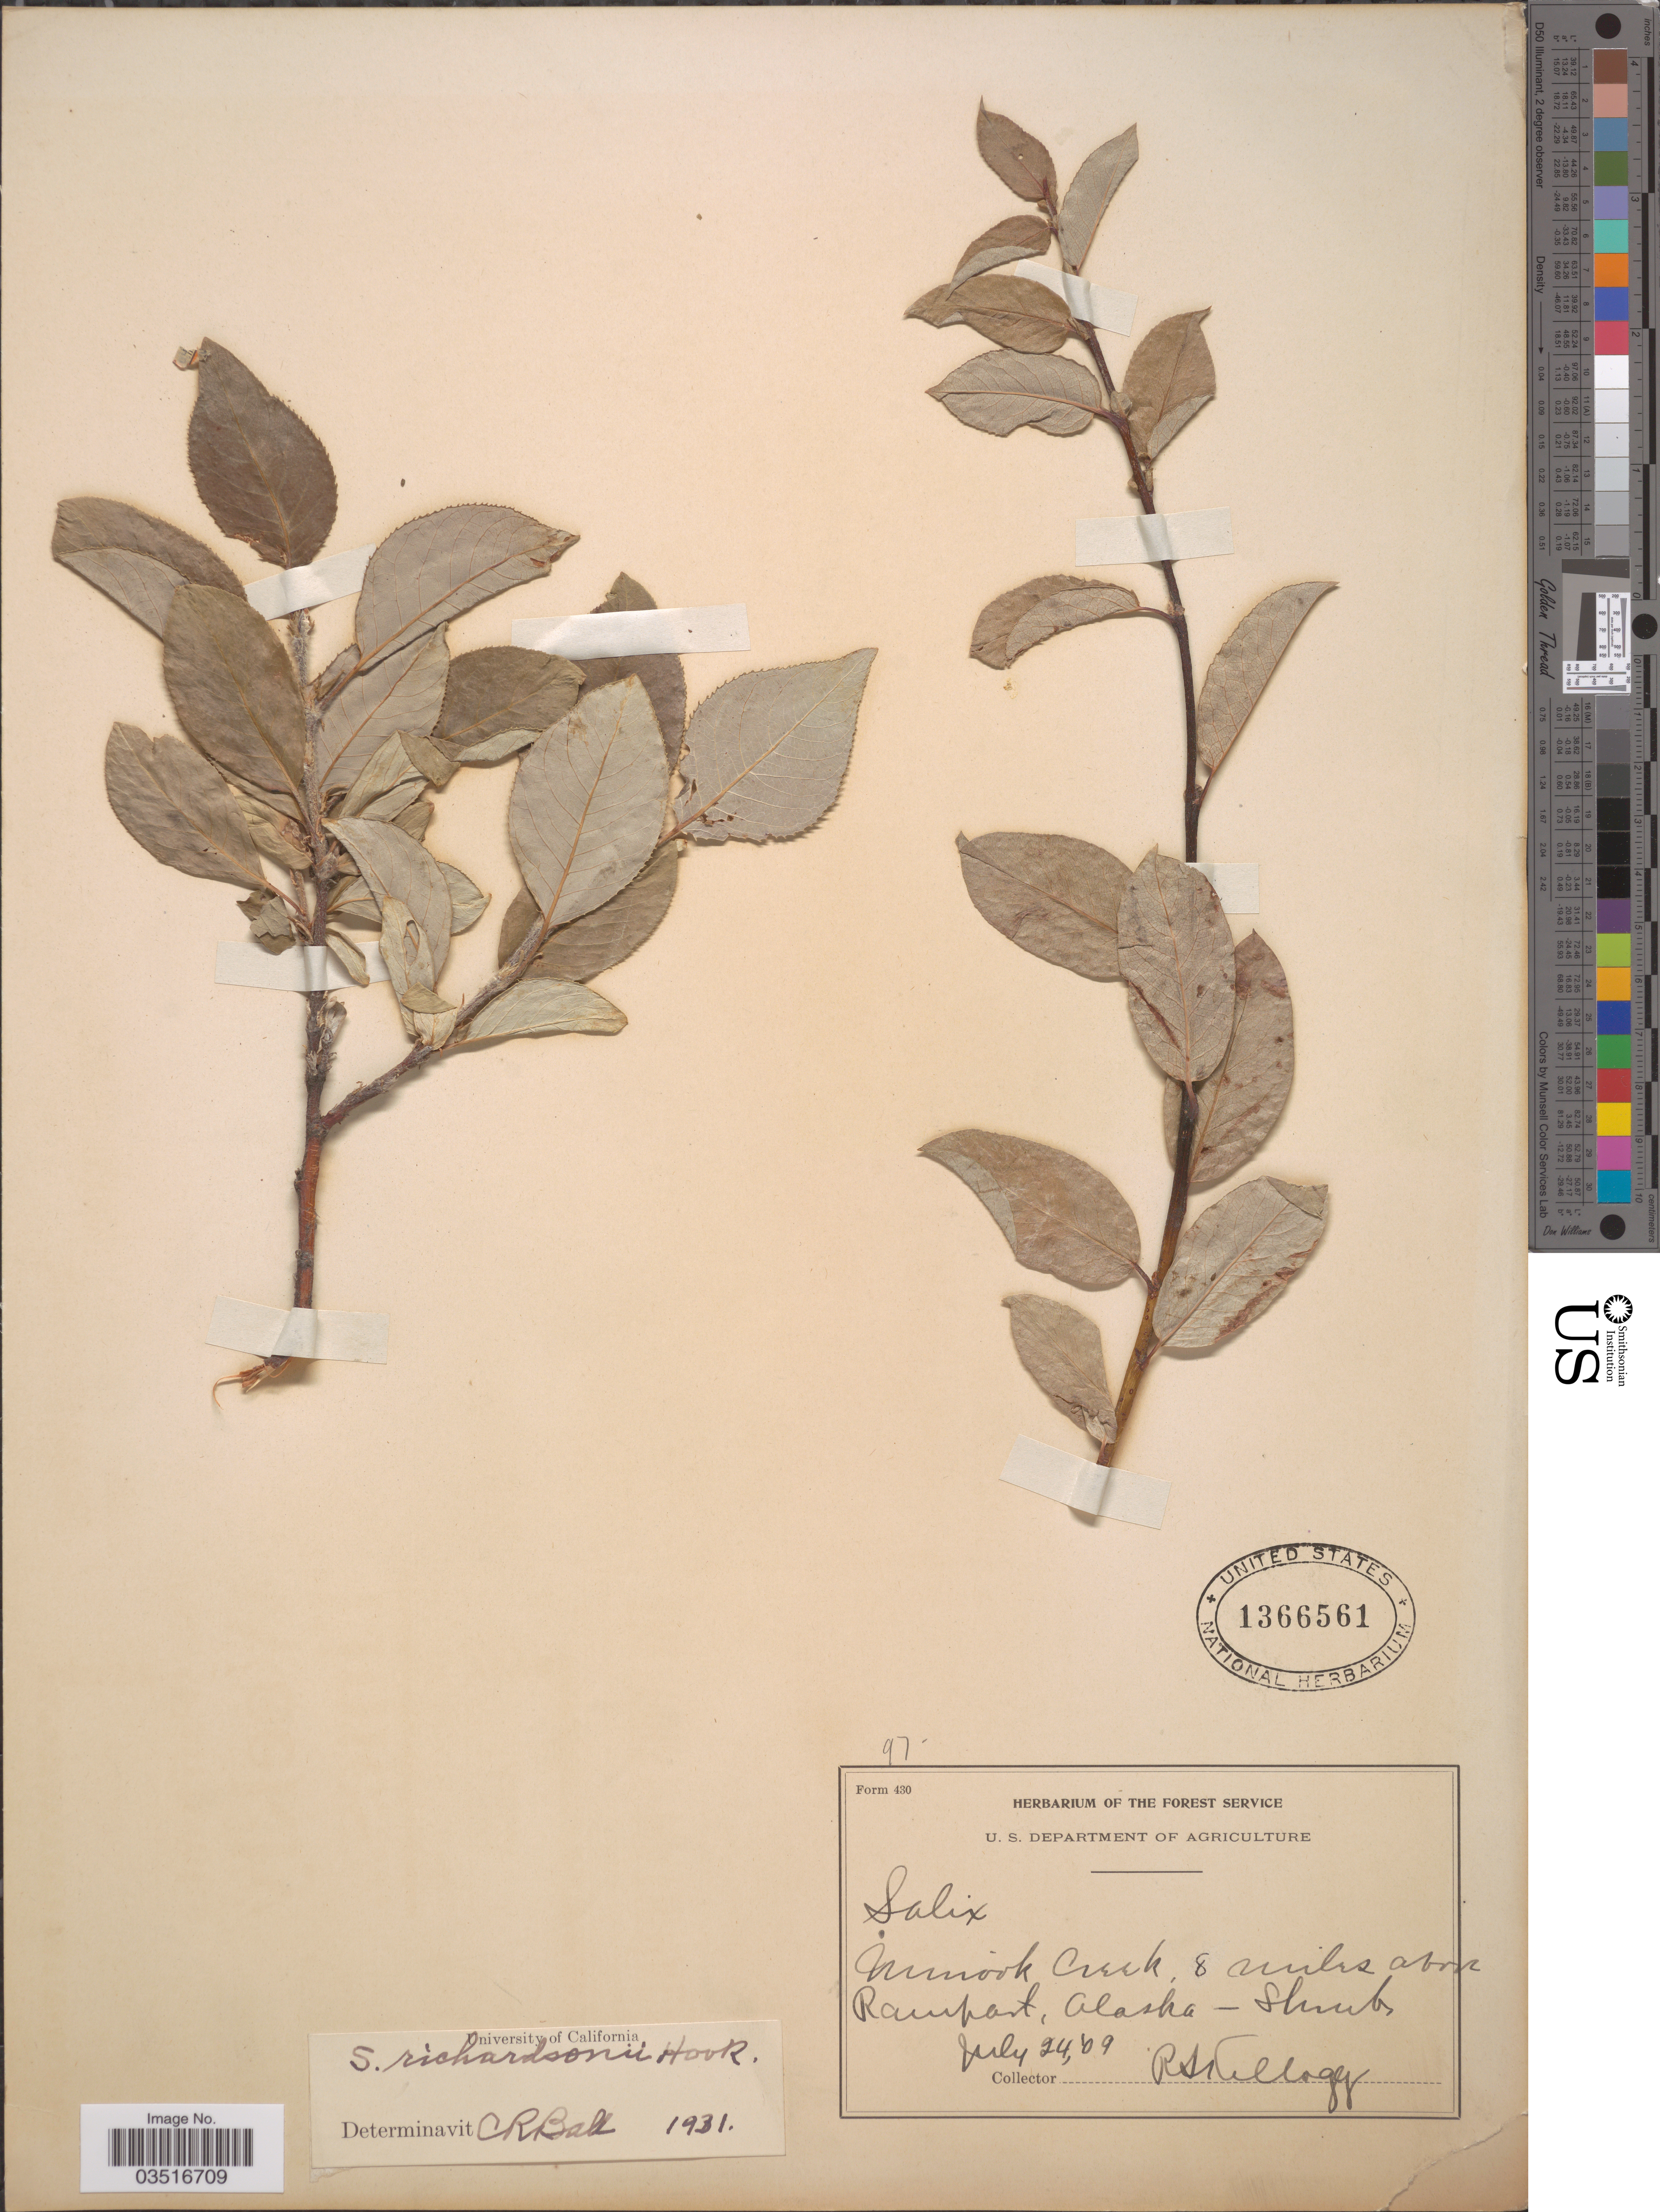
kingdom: Plantae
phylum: Tracheophyta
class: Magnoliopsida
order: Malpighiales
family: Salicaceae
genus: Salix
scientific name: Salix richardsonii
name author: Hook.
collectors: R. Kellogg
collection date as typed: Transcribed d/m/y: 24/7/9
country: United States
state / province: Alaska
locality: Minook Creek, 8 miles above Rampart.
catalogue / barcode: US 1366561